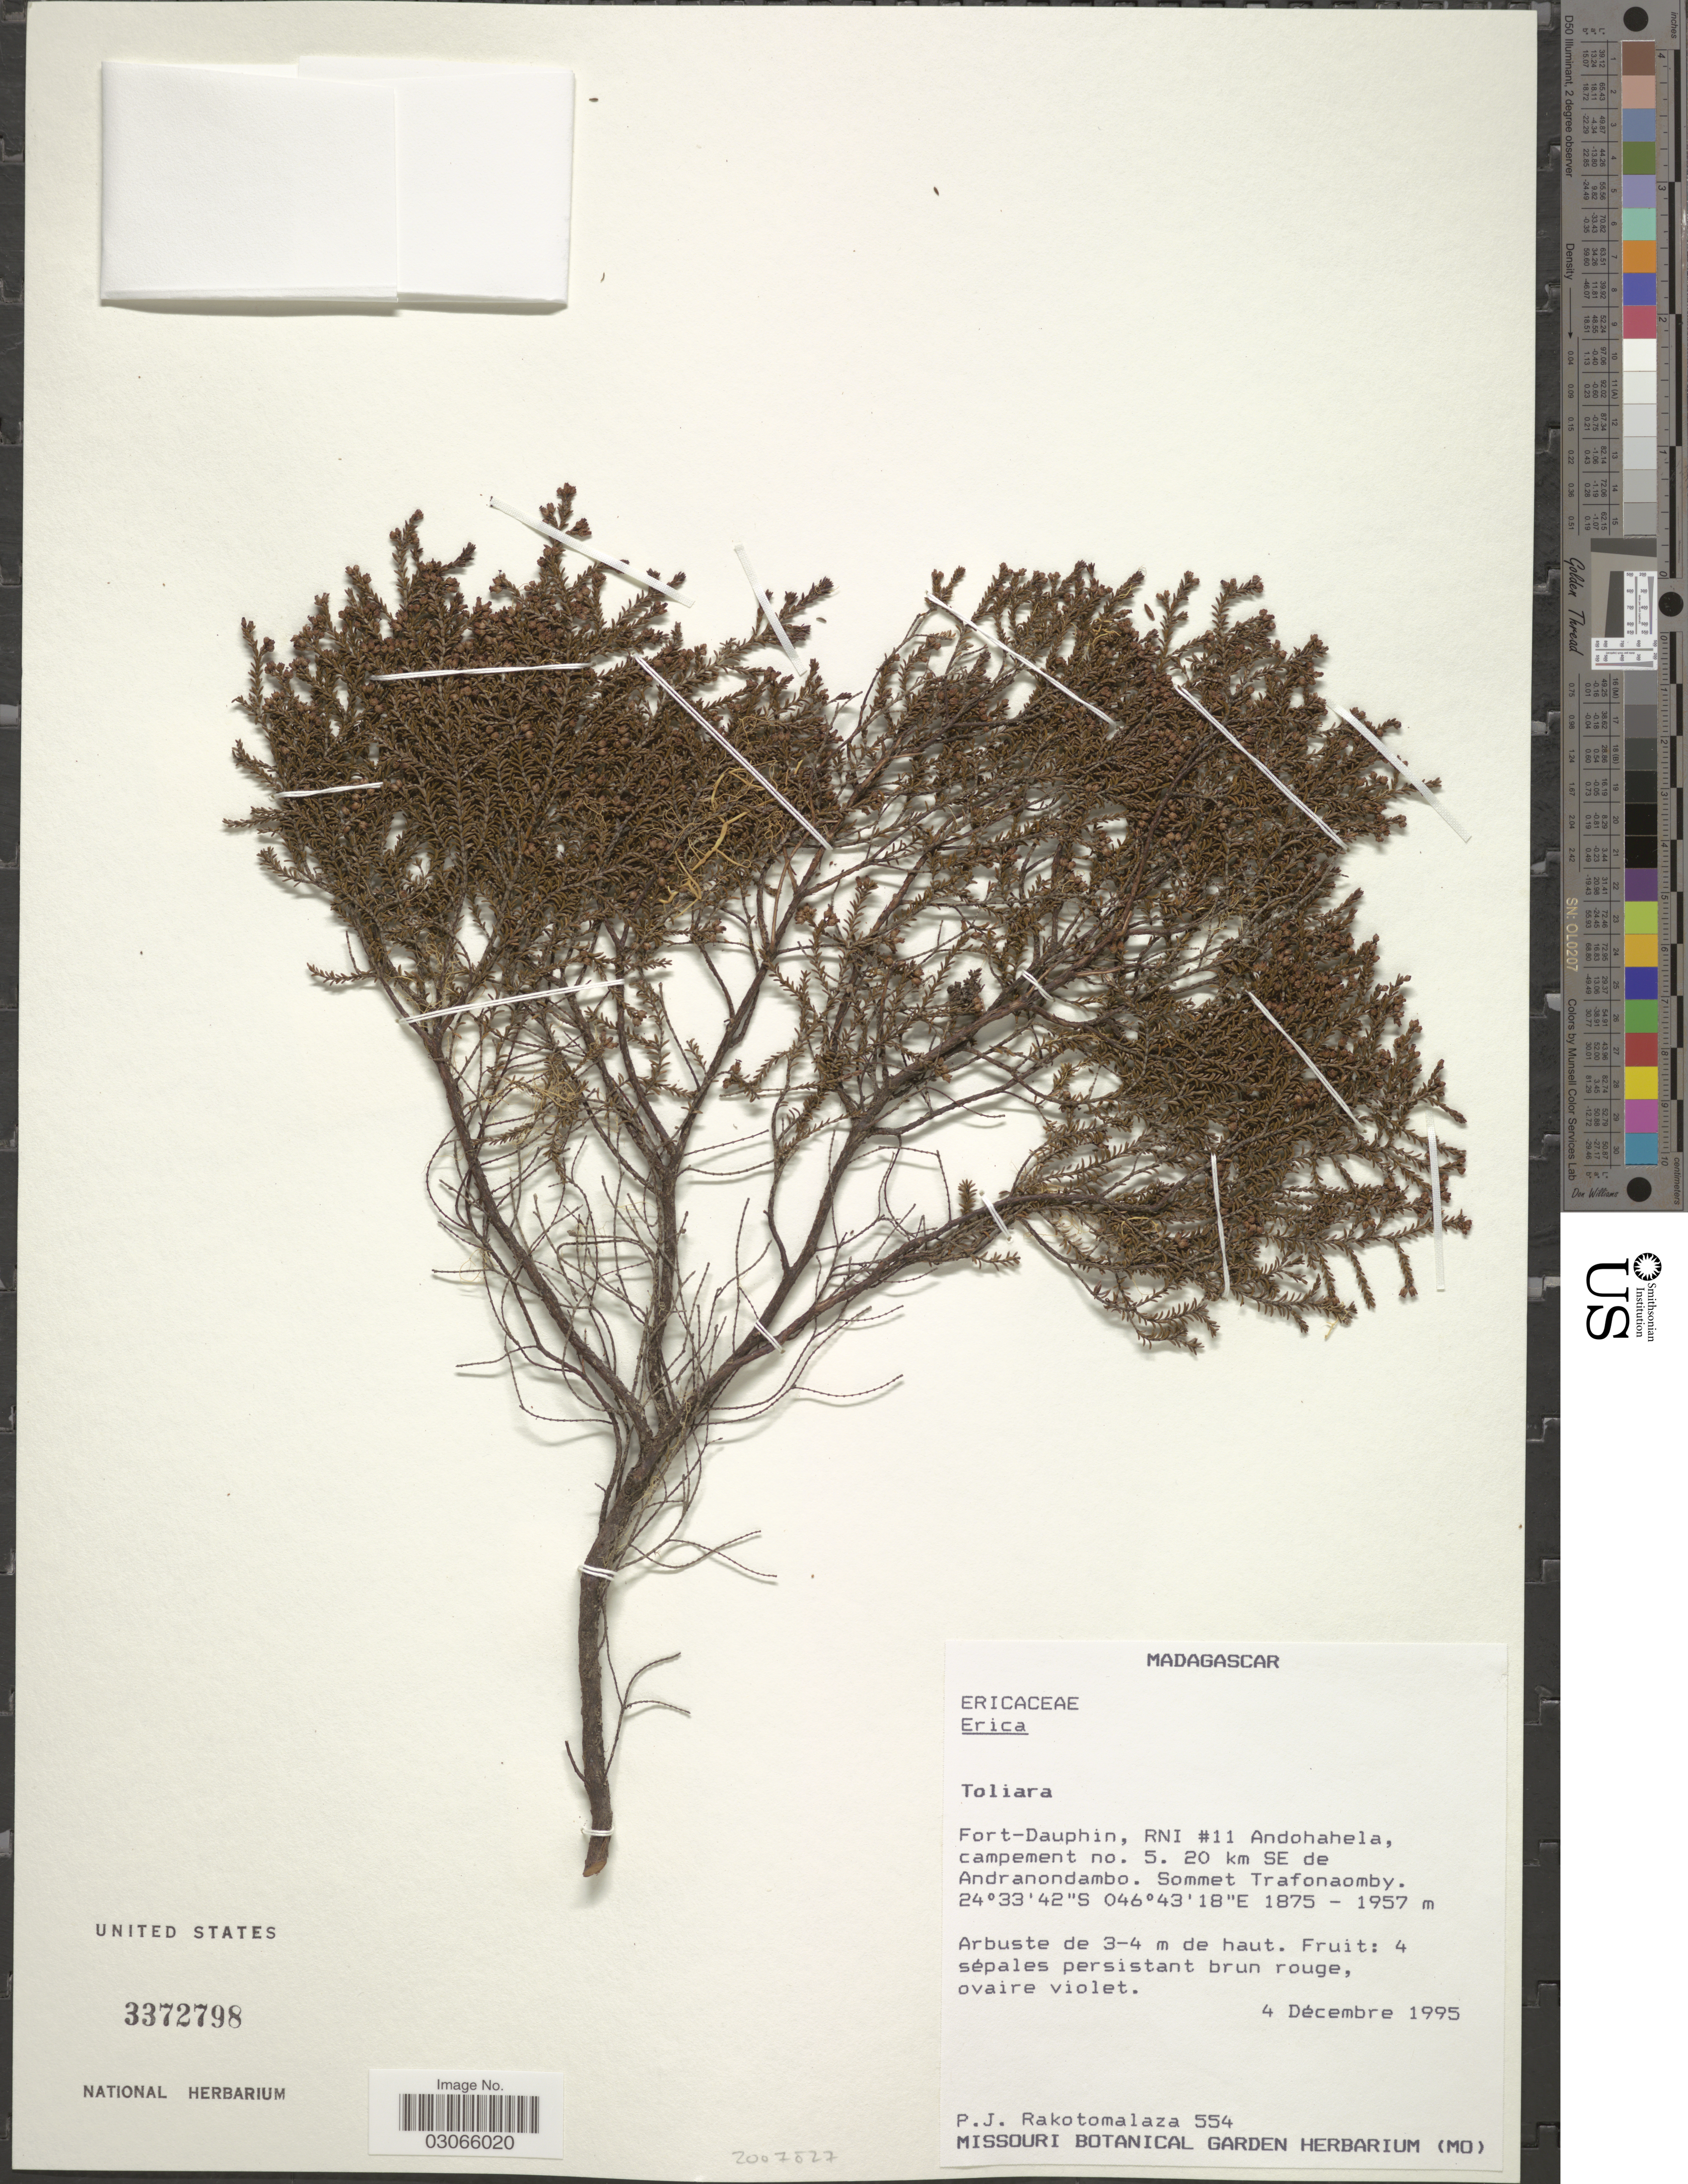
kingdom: Plantae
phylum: Tracheophyta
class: Magnoliopsida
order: Ericales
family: Ericaceae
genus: Erica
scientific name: Erica sp.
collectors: P. J. Rakotomalaza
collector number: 554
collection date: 1995-12-04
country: Madagascar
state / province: Anosy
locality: Fort-Dauphin, RNI #11 Andohahela, campement no. 5. 20 km SE de Andranondambo. Sommet Trafonaomby.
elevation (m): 1875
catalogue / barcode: US 3372798